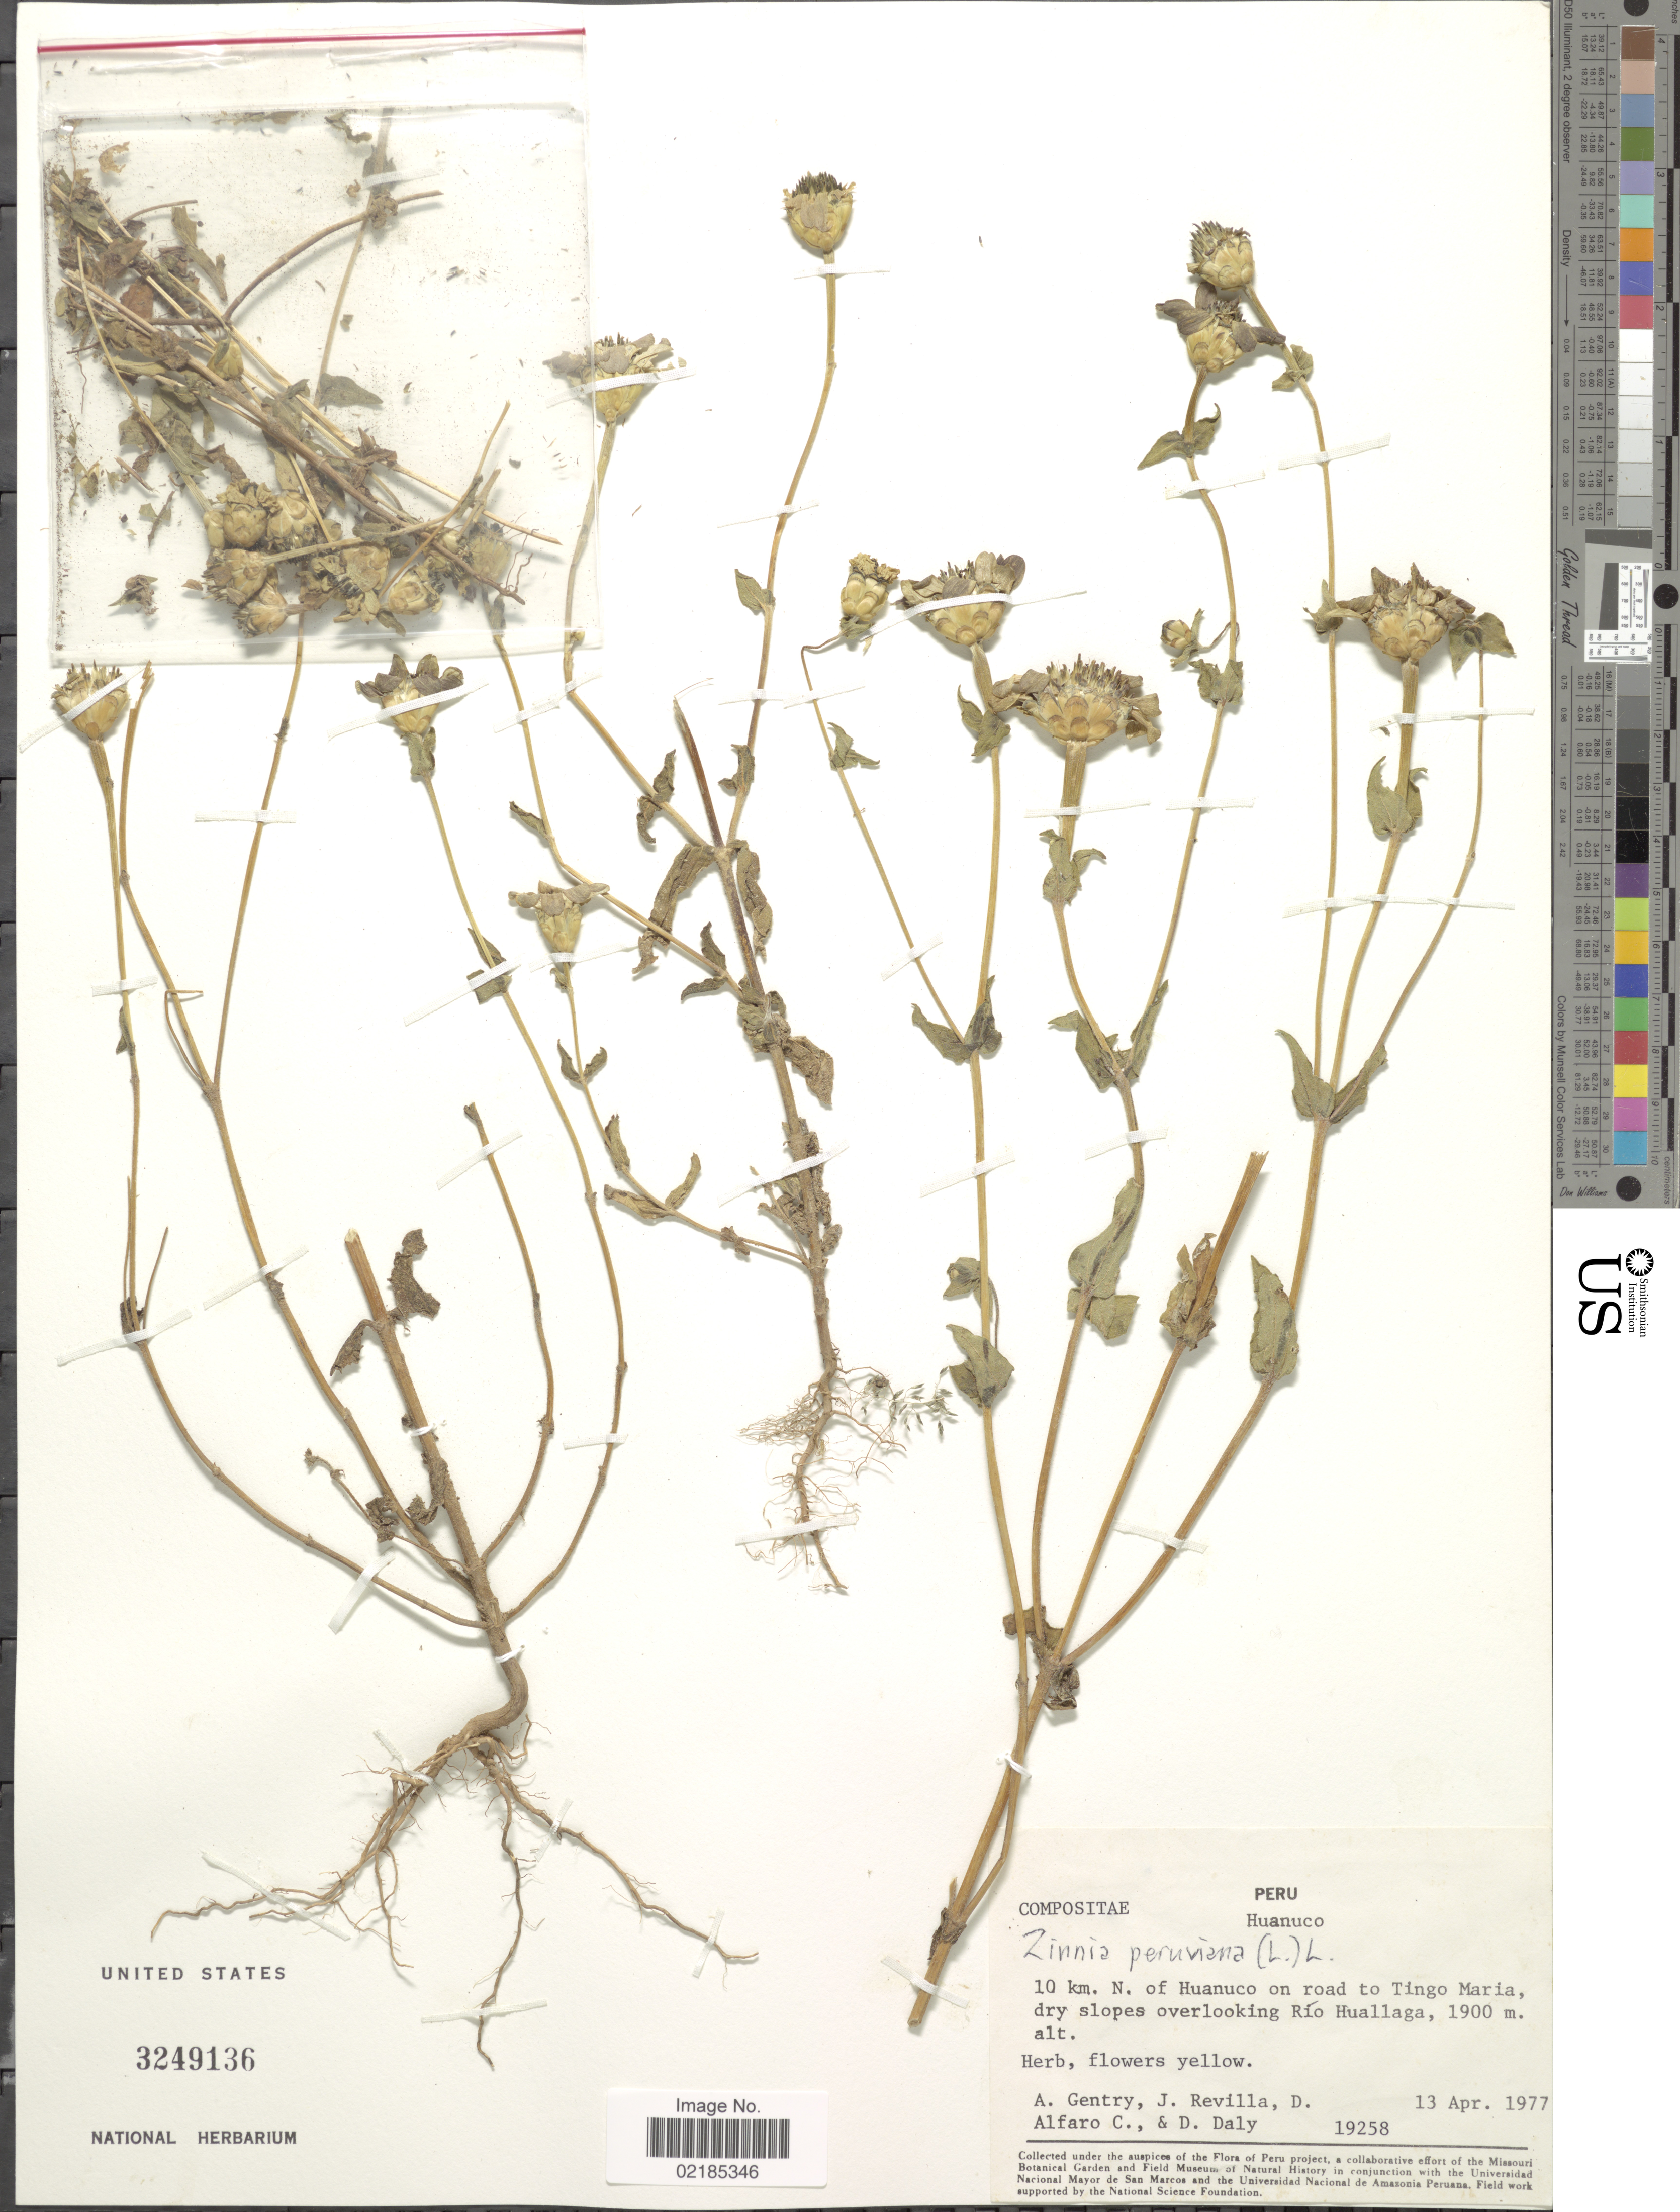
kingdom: Plantae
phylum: Tracheophyta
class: Magnoliopsida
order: Asterales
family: Asteraceae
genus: Zinnia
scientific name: Zinnia multiflora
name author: L.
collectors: A. H. Gentry, J. Revilla, D. Alfaro Castaneda & D. C. Daly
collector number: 19258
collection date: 1977-04-13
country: Peru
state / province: Huánuco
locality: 10 km N. of Huanuco on road to Tingo Maria, Rio Huallaga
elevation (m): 1900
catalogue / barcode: US 3249136